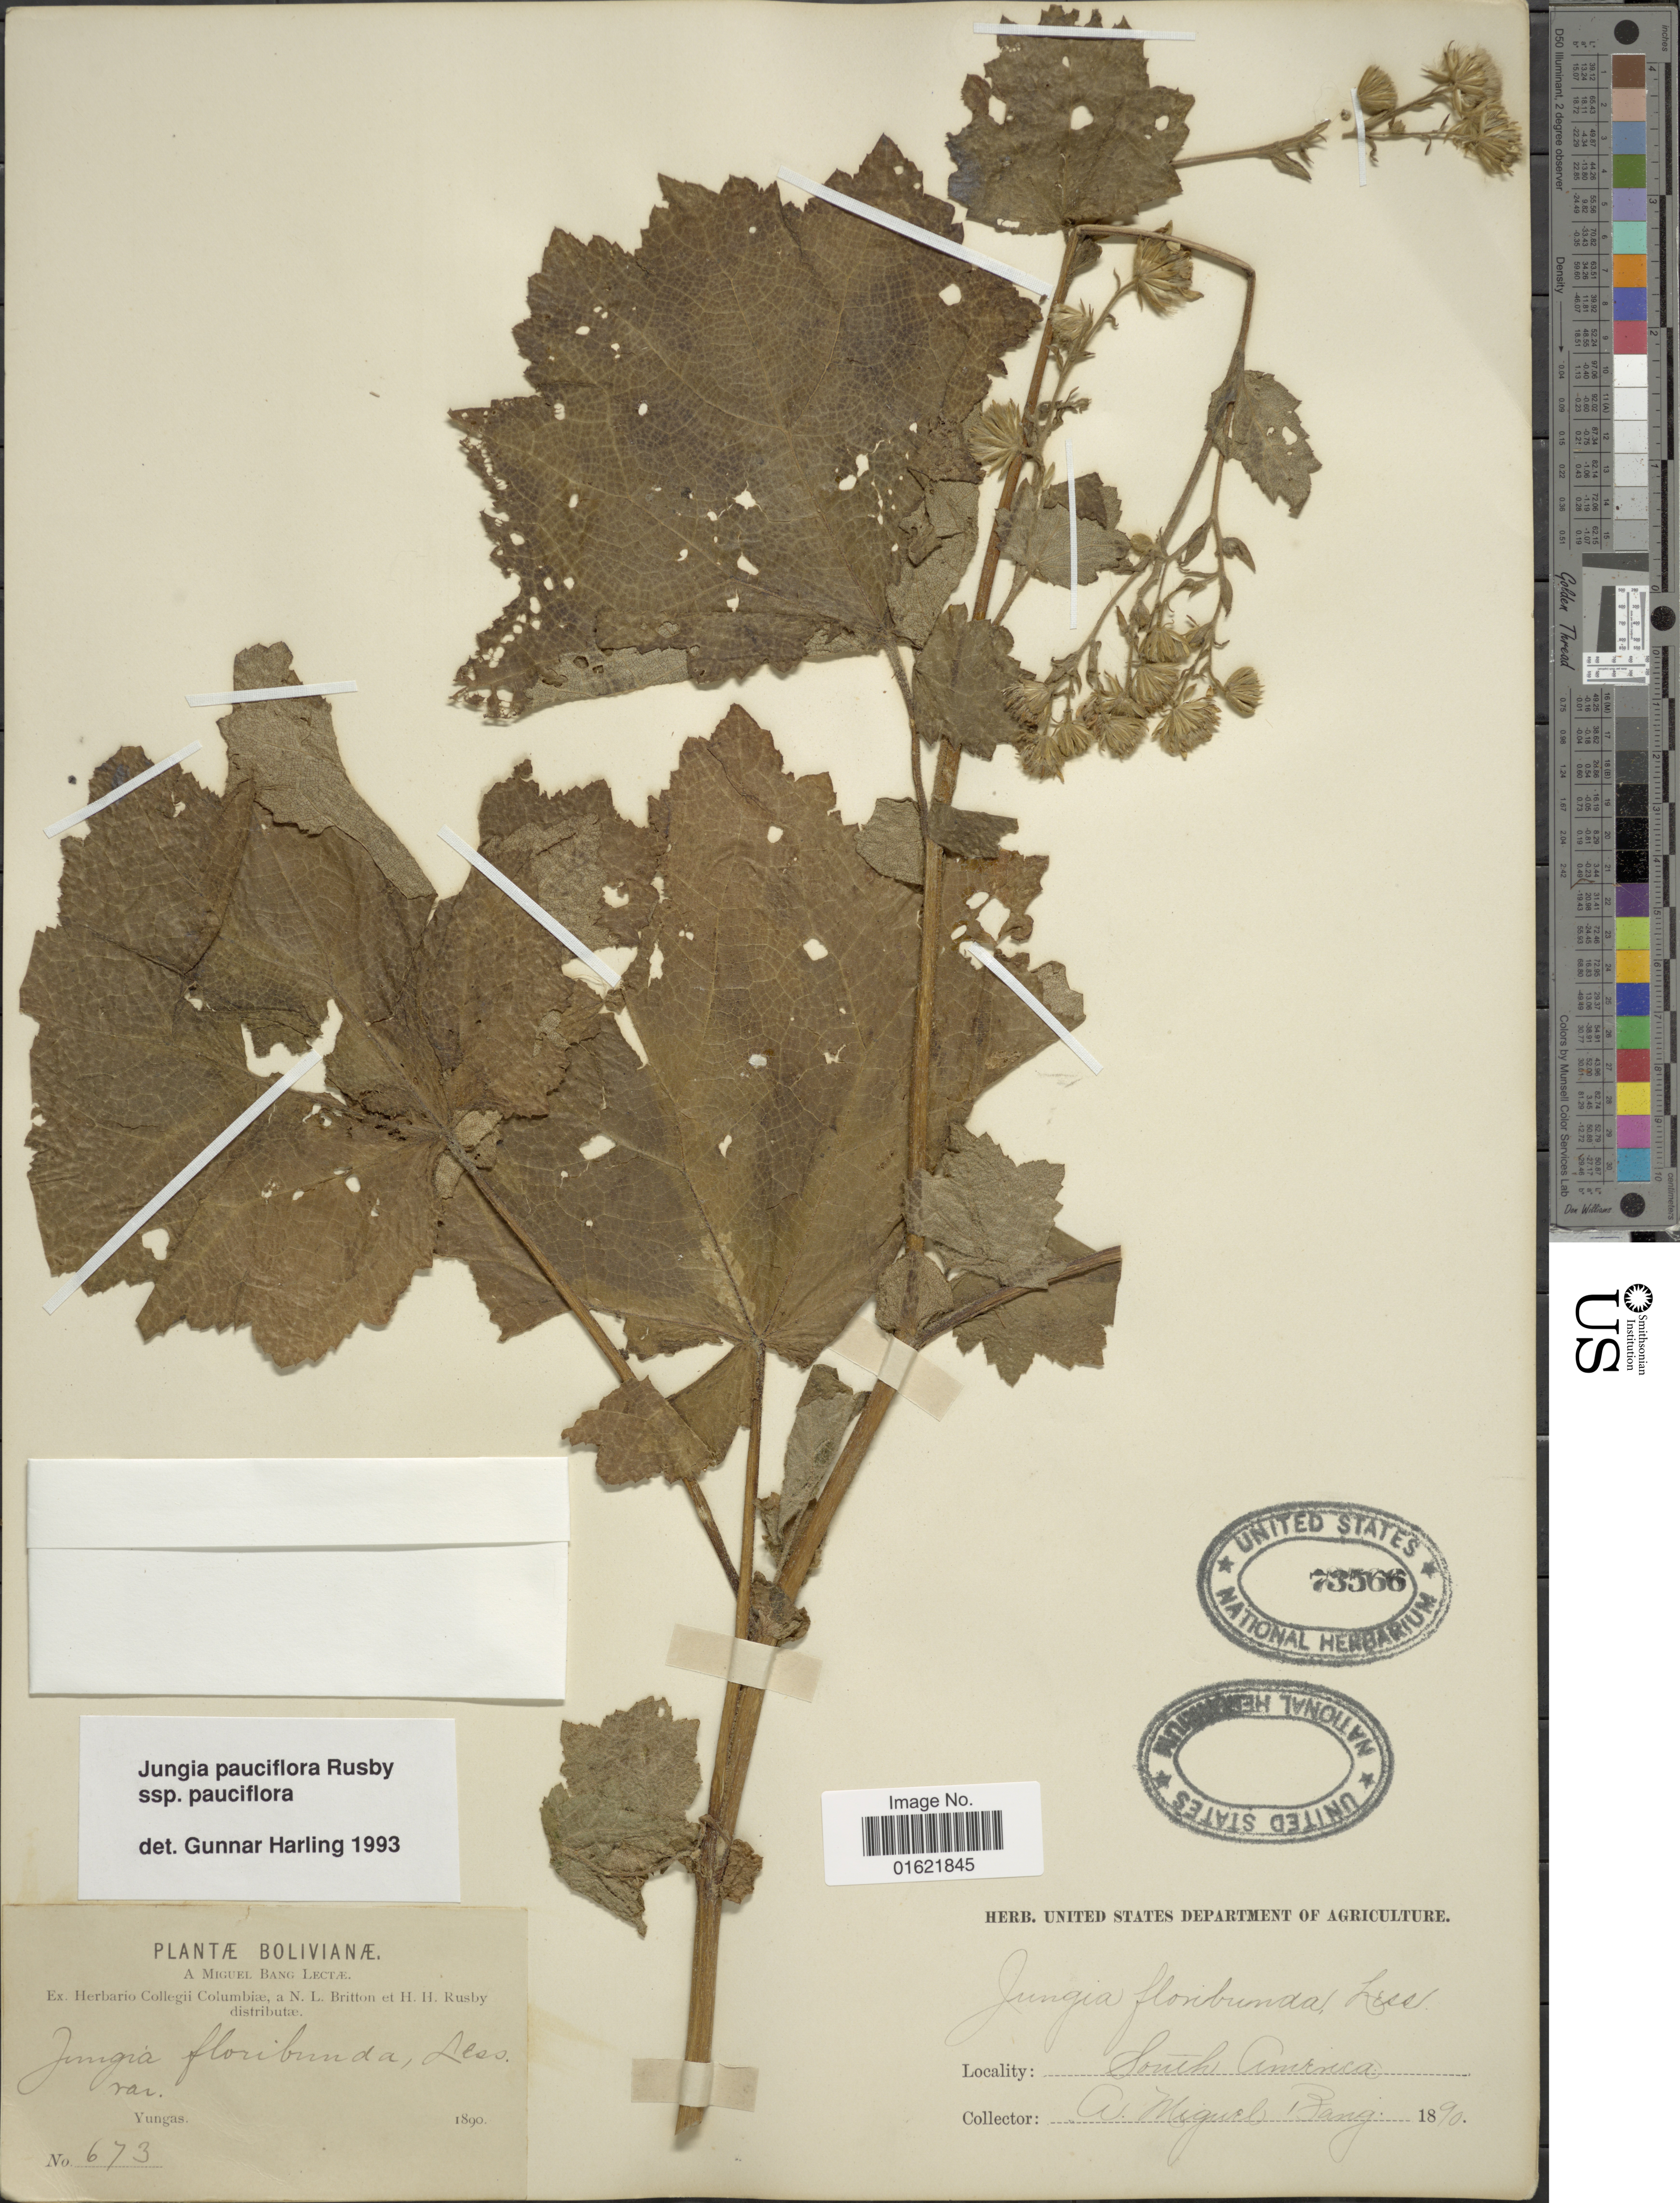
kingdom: Plantae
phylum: Tracheophyta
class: Magnoliopsida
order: Asterales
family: Asteraceae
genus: Jungia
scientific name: Jungia pauciflora subsp. pauciflora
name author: Rusby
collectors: M. Bang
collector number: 673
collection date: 1890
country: Bolivia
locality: Yungas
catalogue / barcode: US 73566